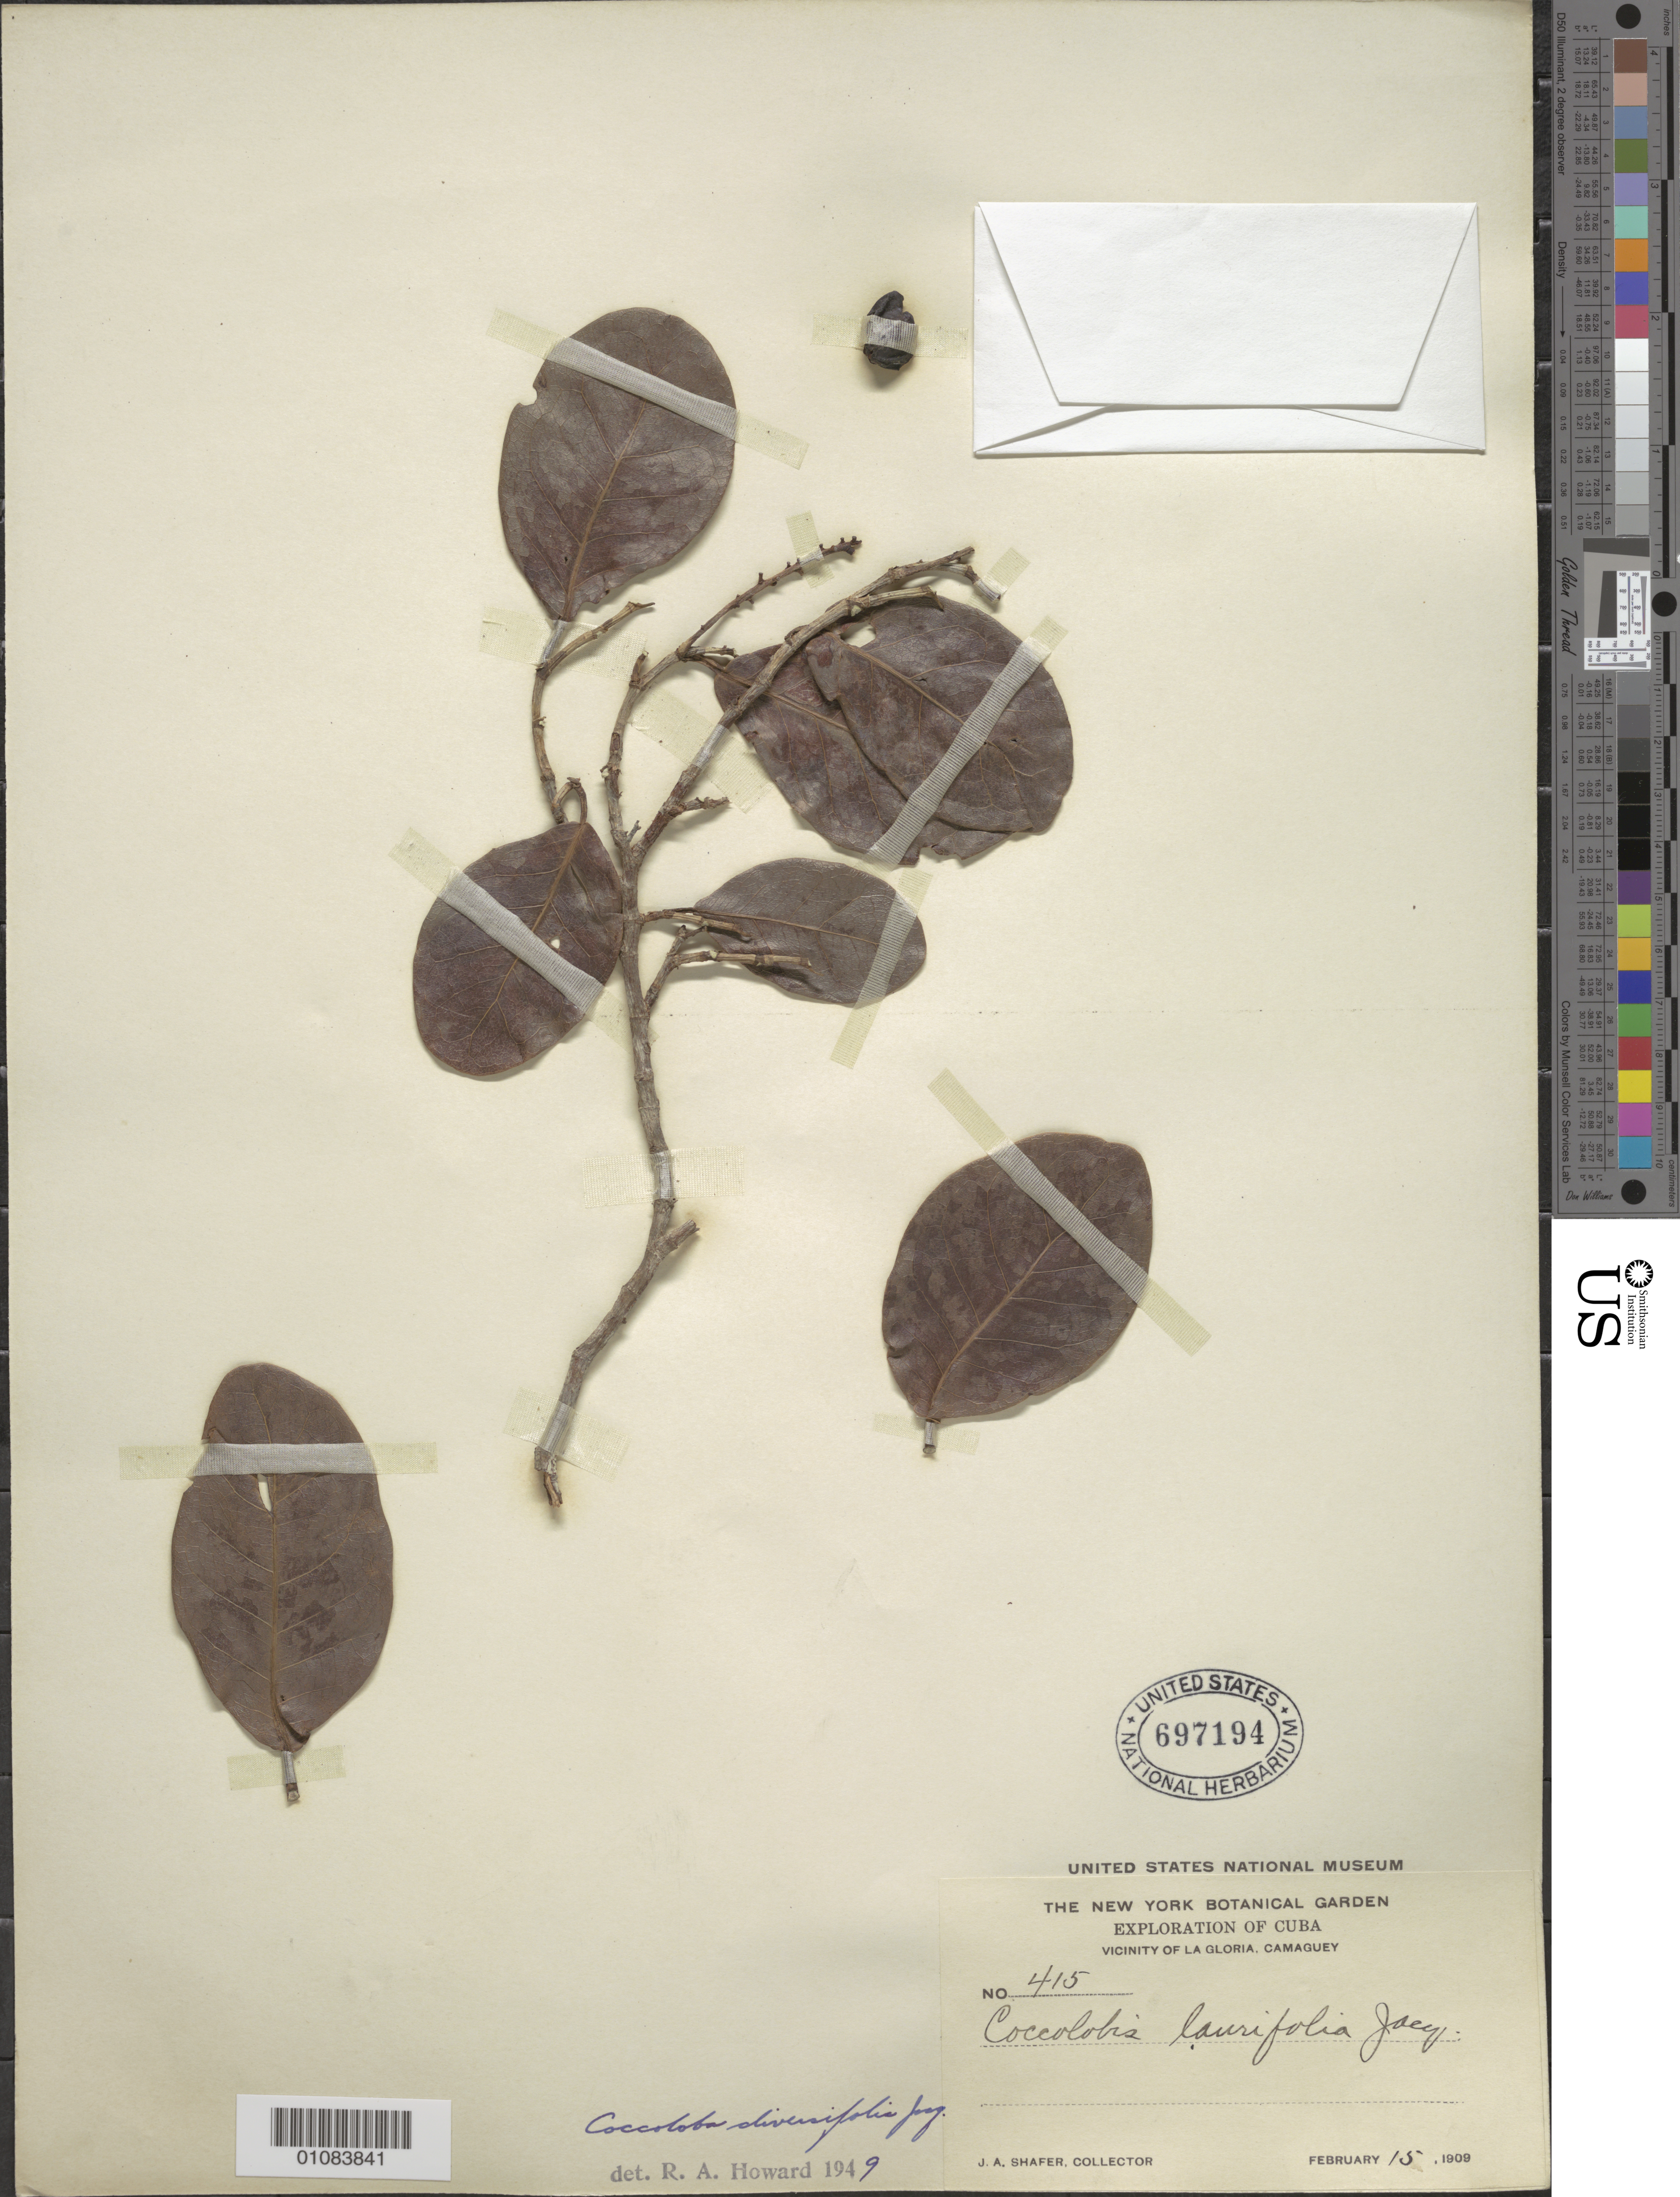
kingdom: Plantae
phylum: Tracheophyta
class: Magnoliopsida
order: Caryophyllales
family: Polygonaceae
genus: Coccoloba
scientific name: Coccoloba diversifolia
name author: Jacq.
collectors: J. A. Shafer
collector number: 415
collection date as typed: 15 Feb 1909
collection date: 1909-02-15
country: Cuba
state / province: Camagüey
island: Cuba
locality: Vicinity of La Gloria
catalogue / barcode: US 697194